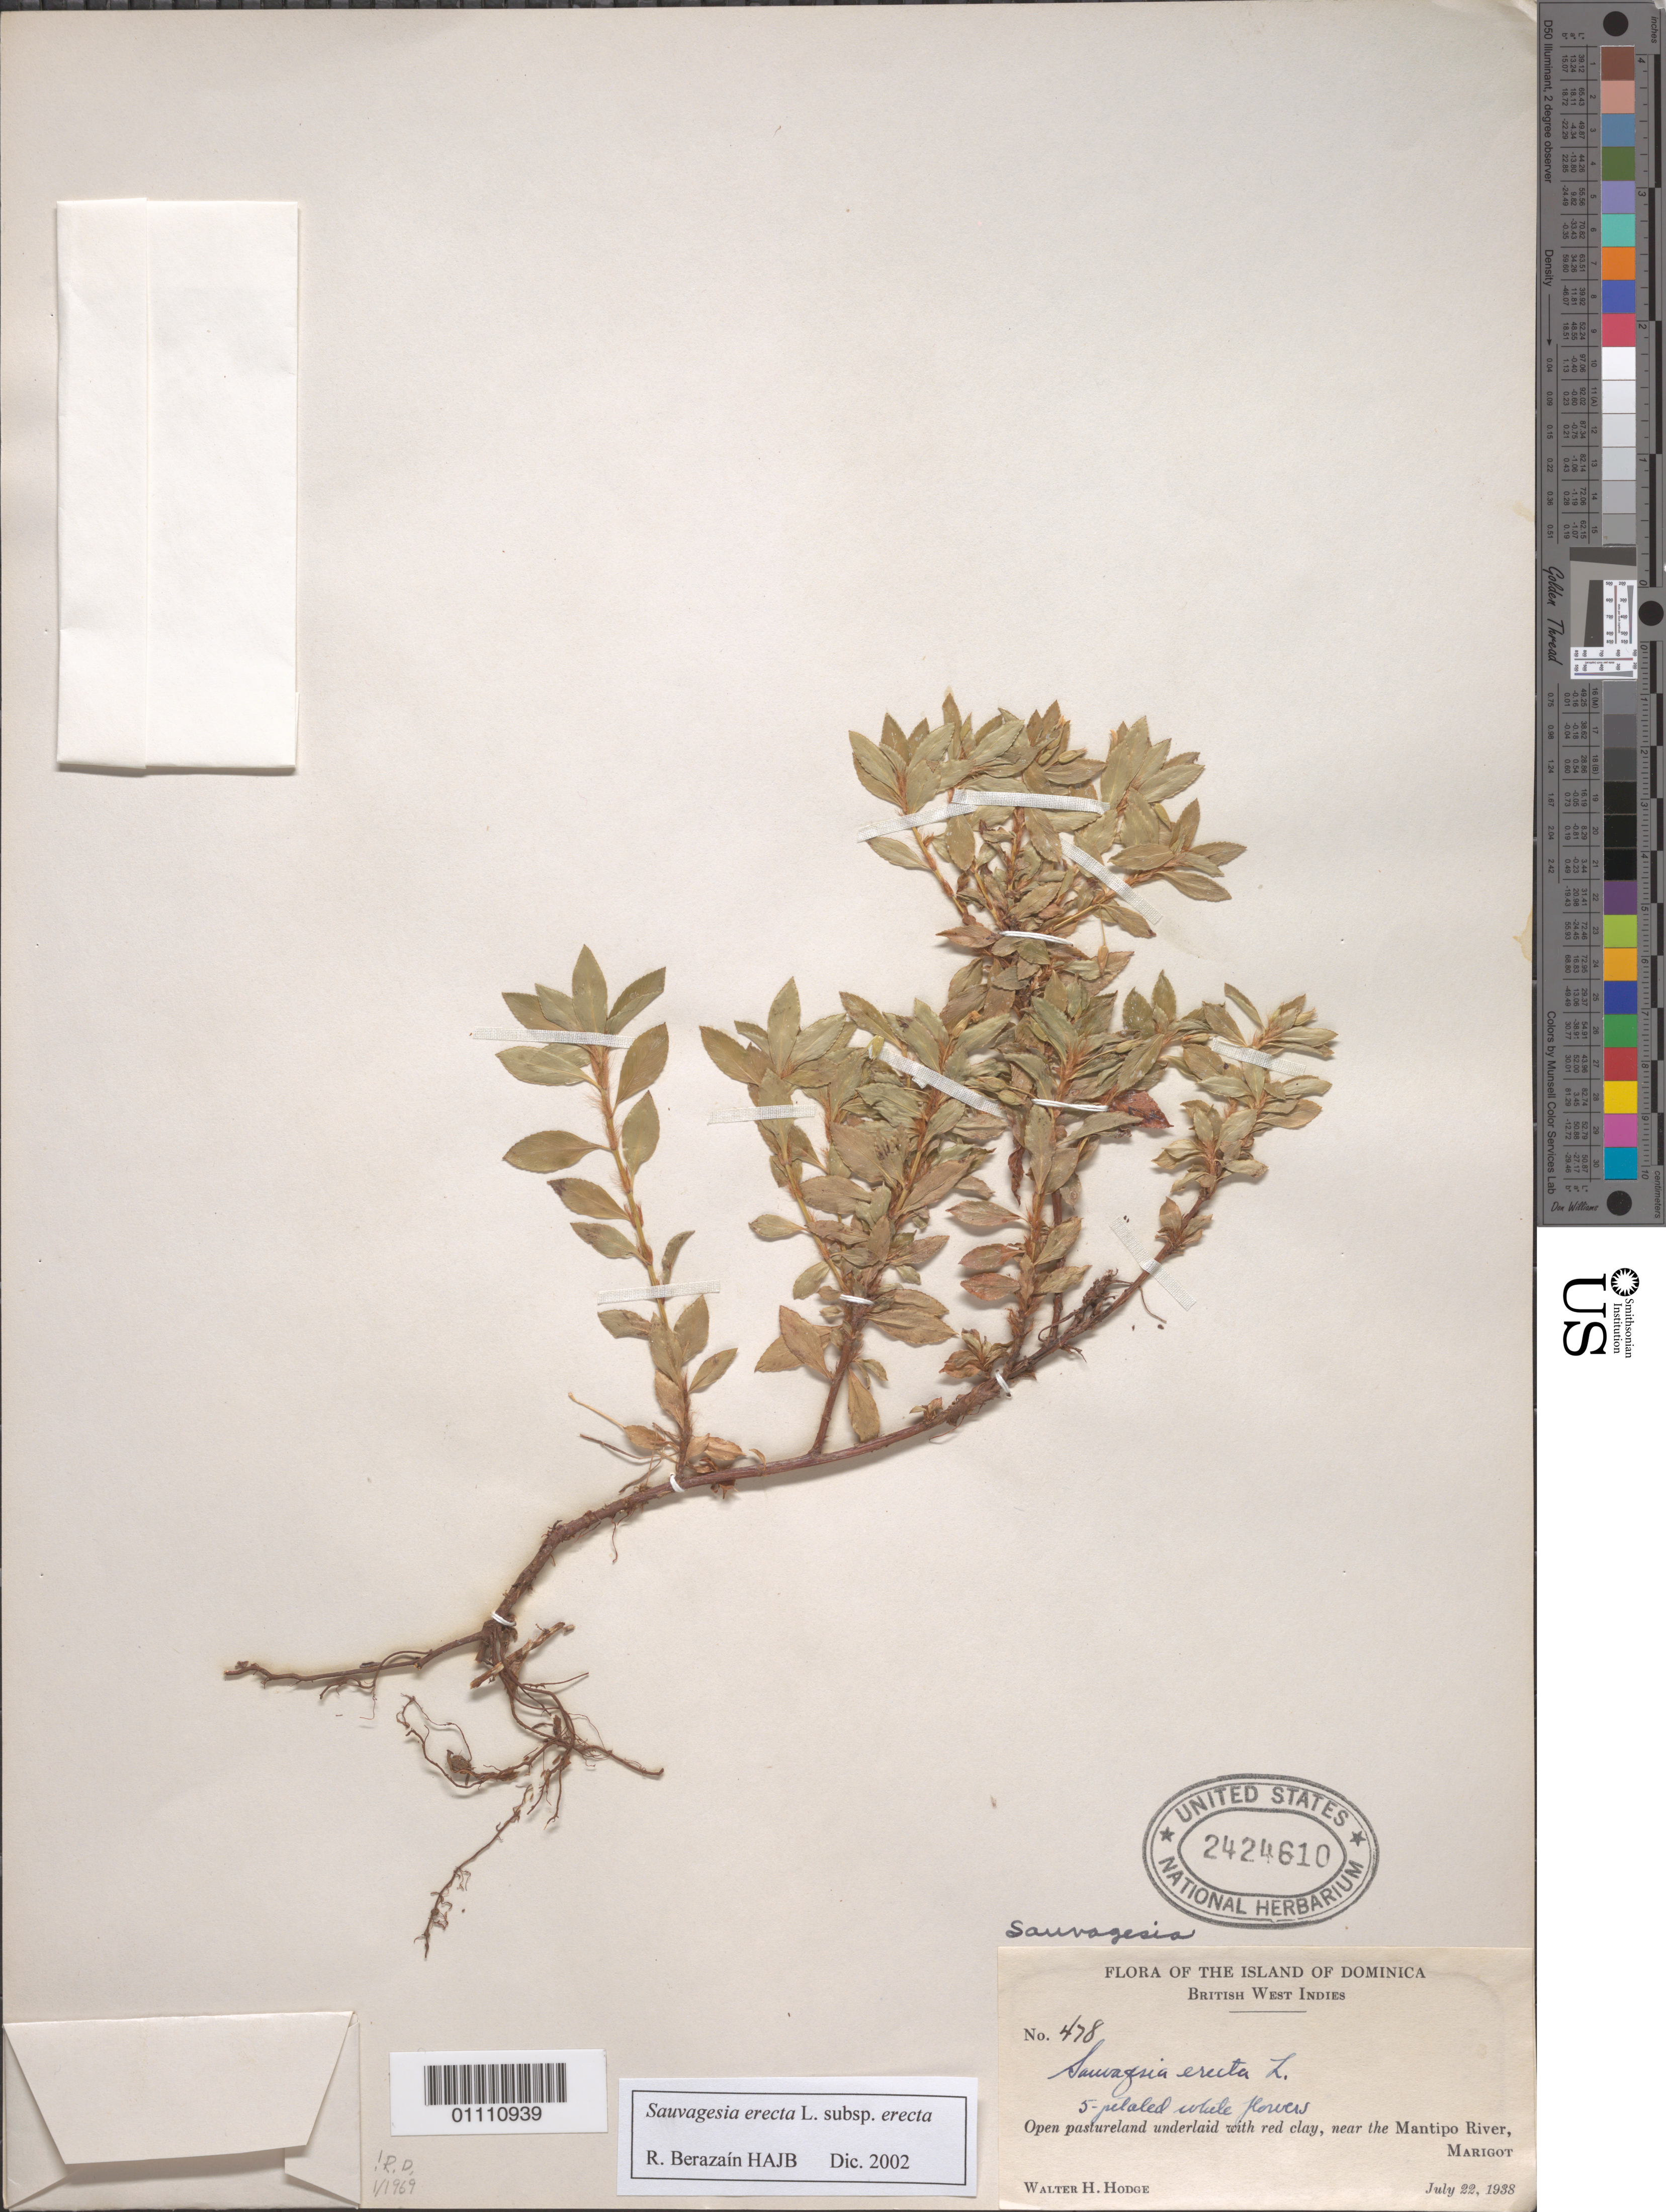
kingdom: Plantae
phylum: Tracheophyta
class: Magnoliopsida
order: Malpighiales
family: Ochnaceae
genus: Sauvagesia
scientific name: Sauvagesia erecta subsp. erecta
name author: L.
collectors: W. Hodge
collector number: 478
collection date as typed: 22 Jul 1938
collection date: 1938-07-22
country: Dominica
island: Dominica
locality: Marigot, Dominica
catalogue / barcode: US 2424610